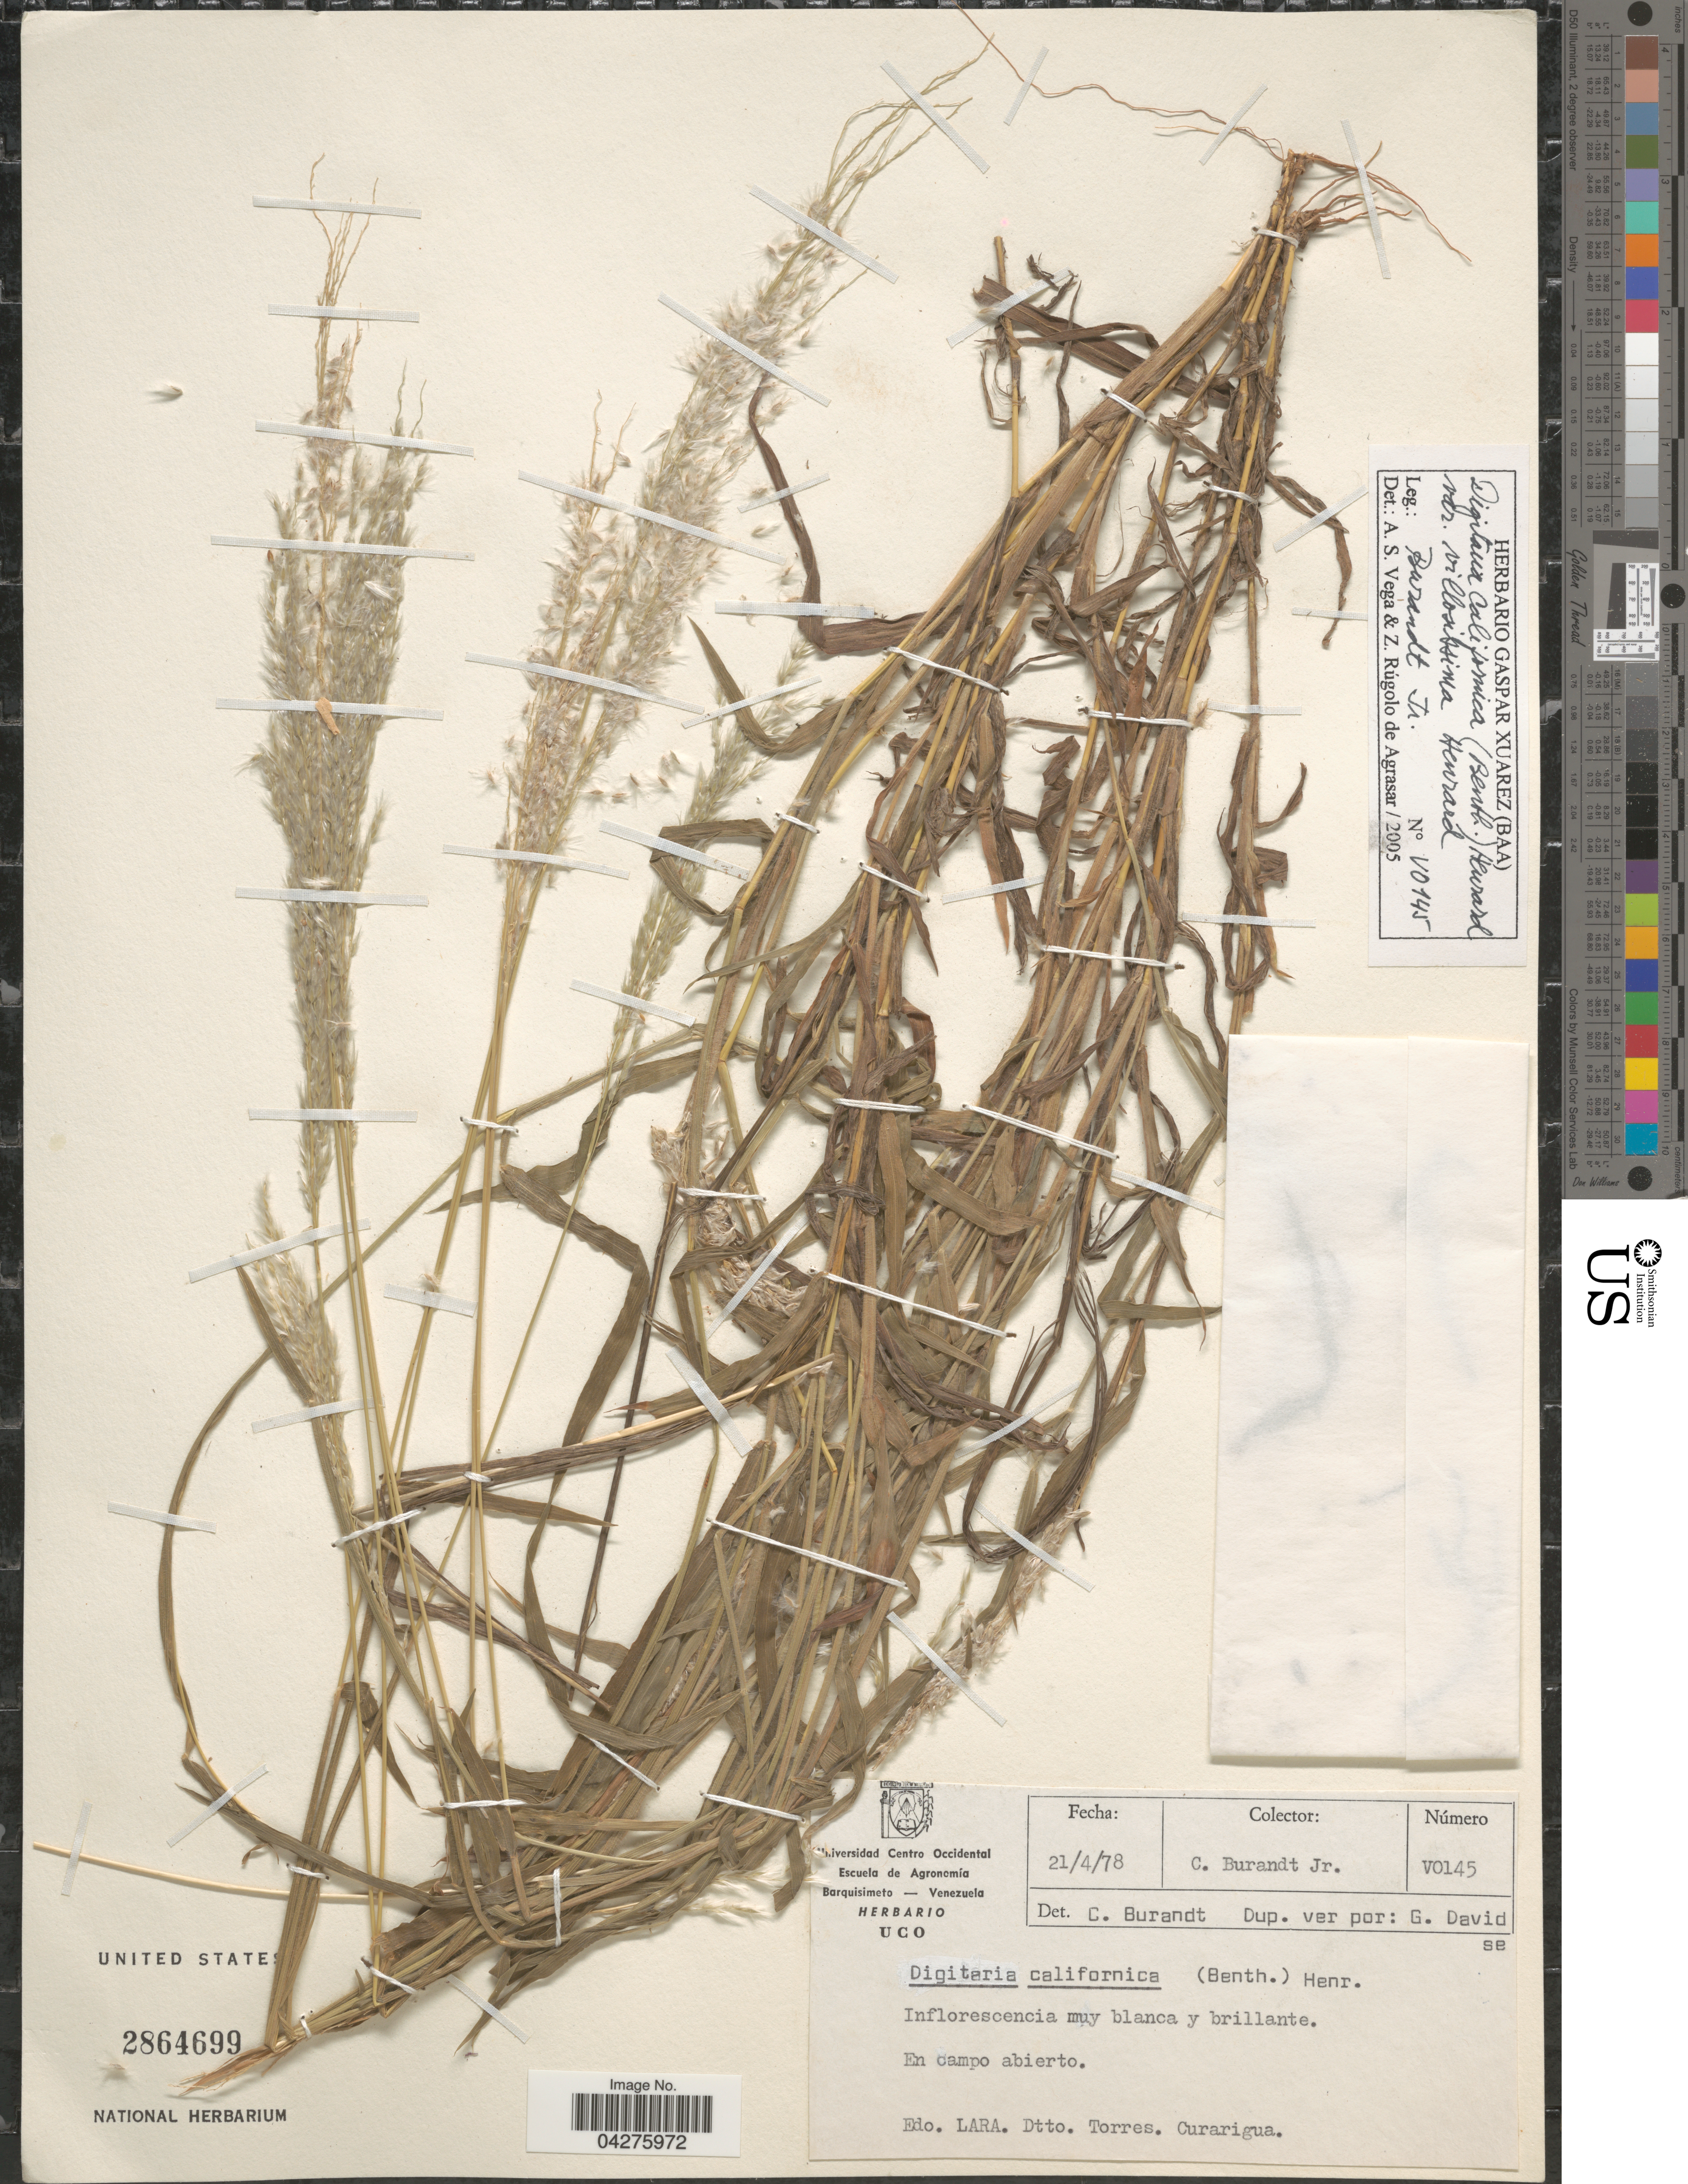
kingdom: Plantae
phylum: Tracheophyta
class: Liliopsida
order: Poales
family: Poaceae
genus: Digitaria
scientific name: Digitaria californica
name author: (Benth.) Henr.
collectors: C. Burandt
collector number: V0145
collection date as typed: Transcribed d/m/y: 21/4/78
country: Venezuela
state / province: Lara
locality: En campo abierto. Edo. Lara, Dtto. Torres. Curarigua.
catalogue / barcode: US 2864699